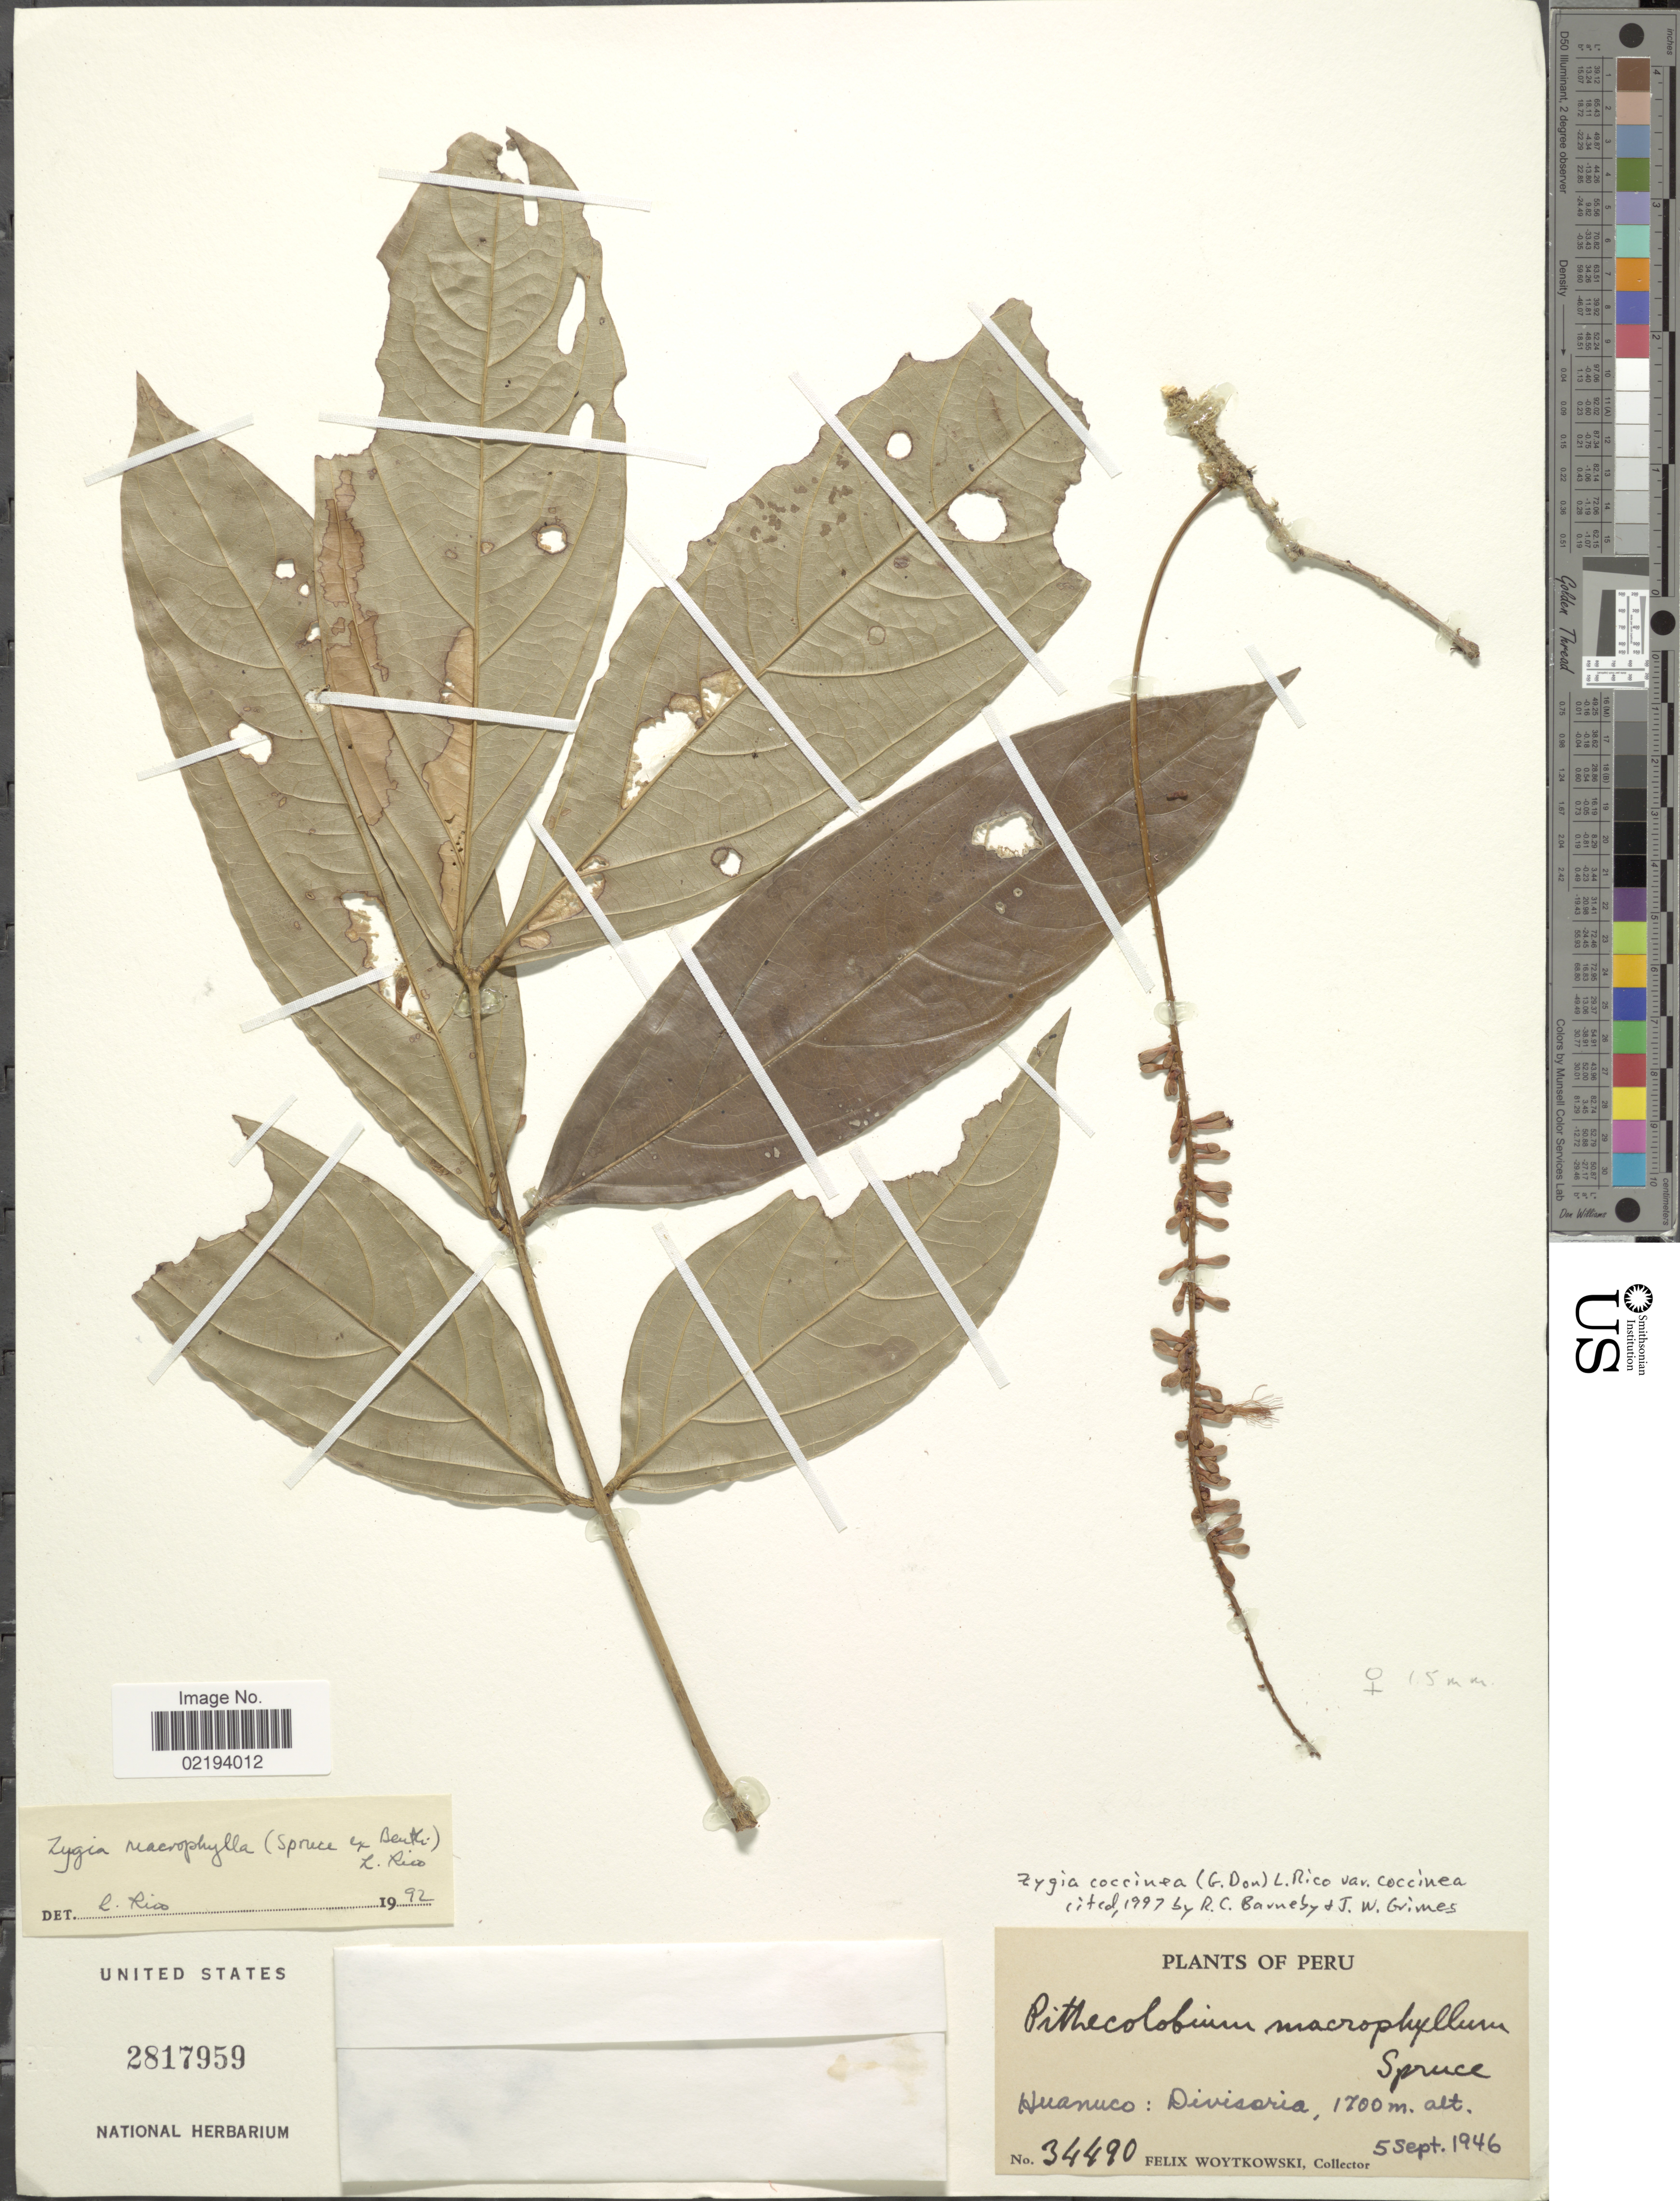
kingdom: Plantae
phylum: Tracheophyta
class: Magnoliopsida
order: Fabales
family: Fabaceae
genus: Zygia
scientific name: Zygia coccinea var. coccinea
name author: (G. Don) L. Rico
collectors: F. Woytkowski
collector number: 34490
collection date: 1946-09-05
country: Peru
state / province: Huánuco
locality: Divisoria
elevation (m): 1700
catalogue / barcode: US 2817959